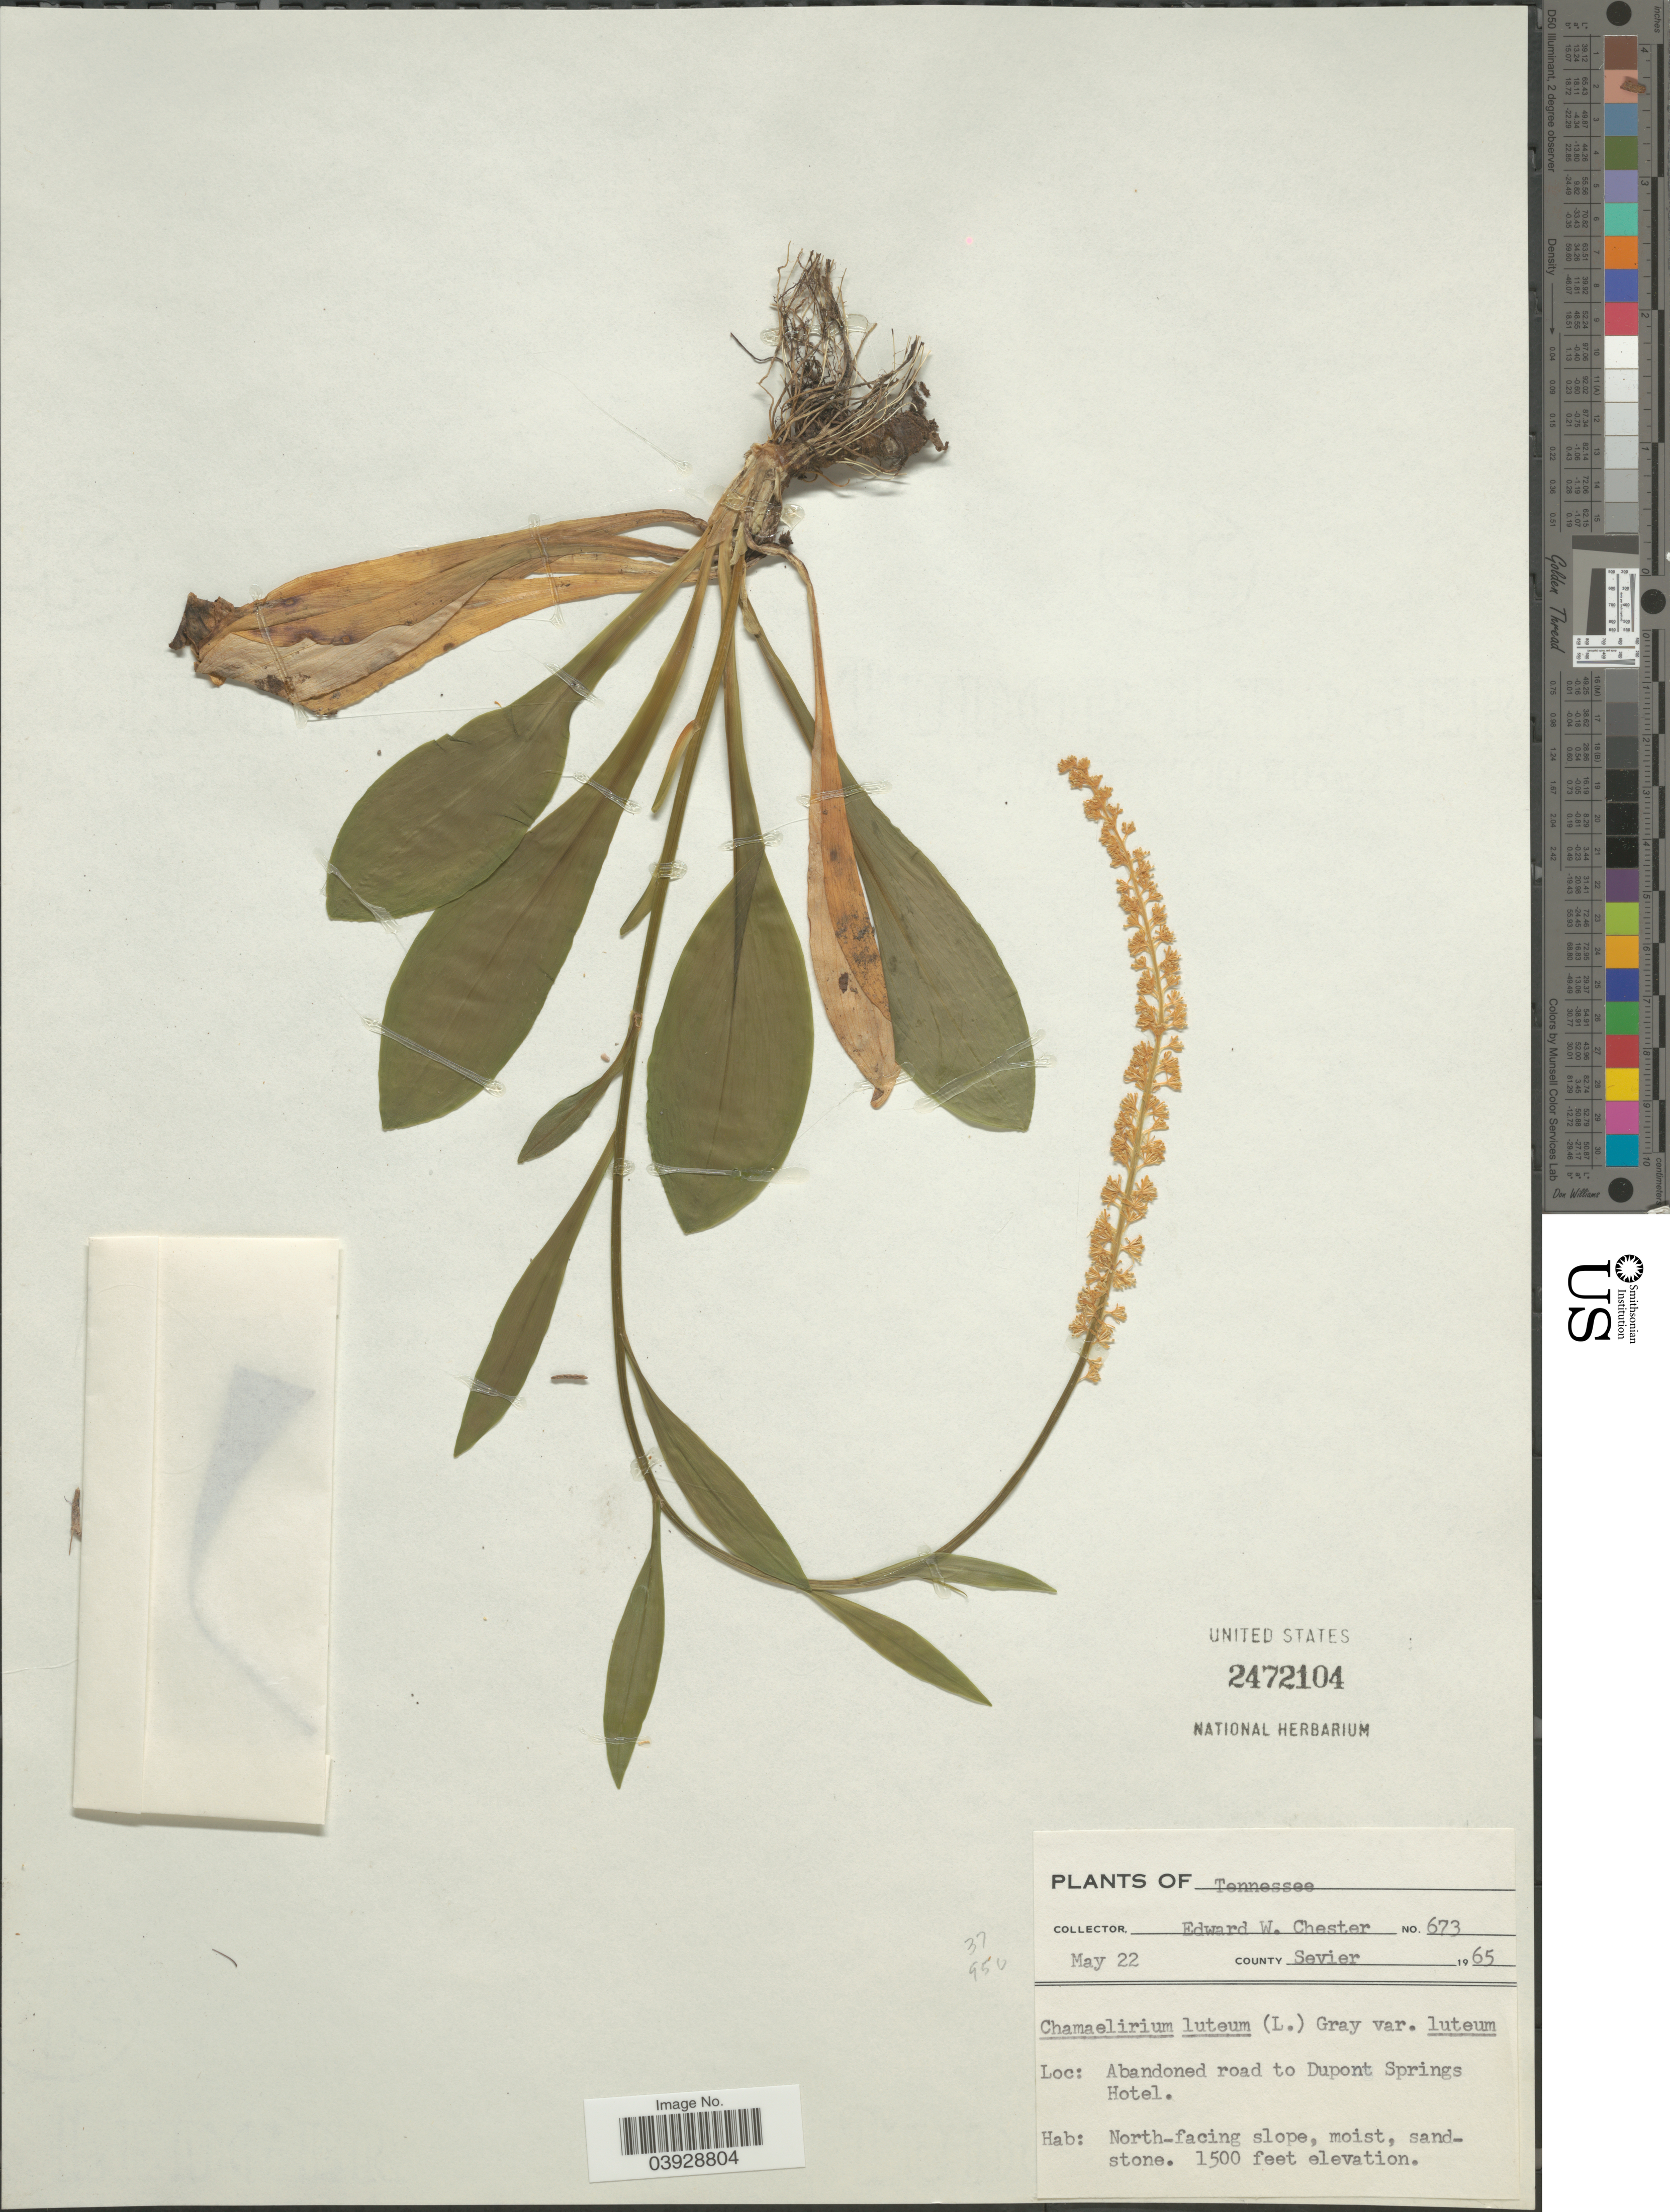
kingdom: Plantae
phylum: Tracheophyta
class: Liliopsida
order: Liliales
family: Melanthiaceae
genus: Chamaelirium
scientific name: Chamaelirium luteum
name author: (L.) A. Gray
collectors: E. W. Chester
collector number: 673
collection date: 1965-05-22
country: United States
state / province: Tennessee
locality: County Sevier. Abandoned road to Dupont Springs Hotel. North-facing slope.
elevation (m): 457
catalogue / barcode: US 2472104